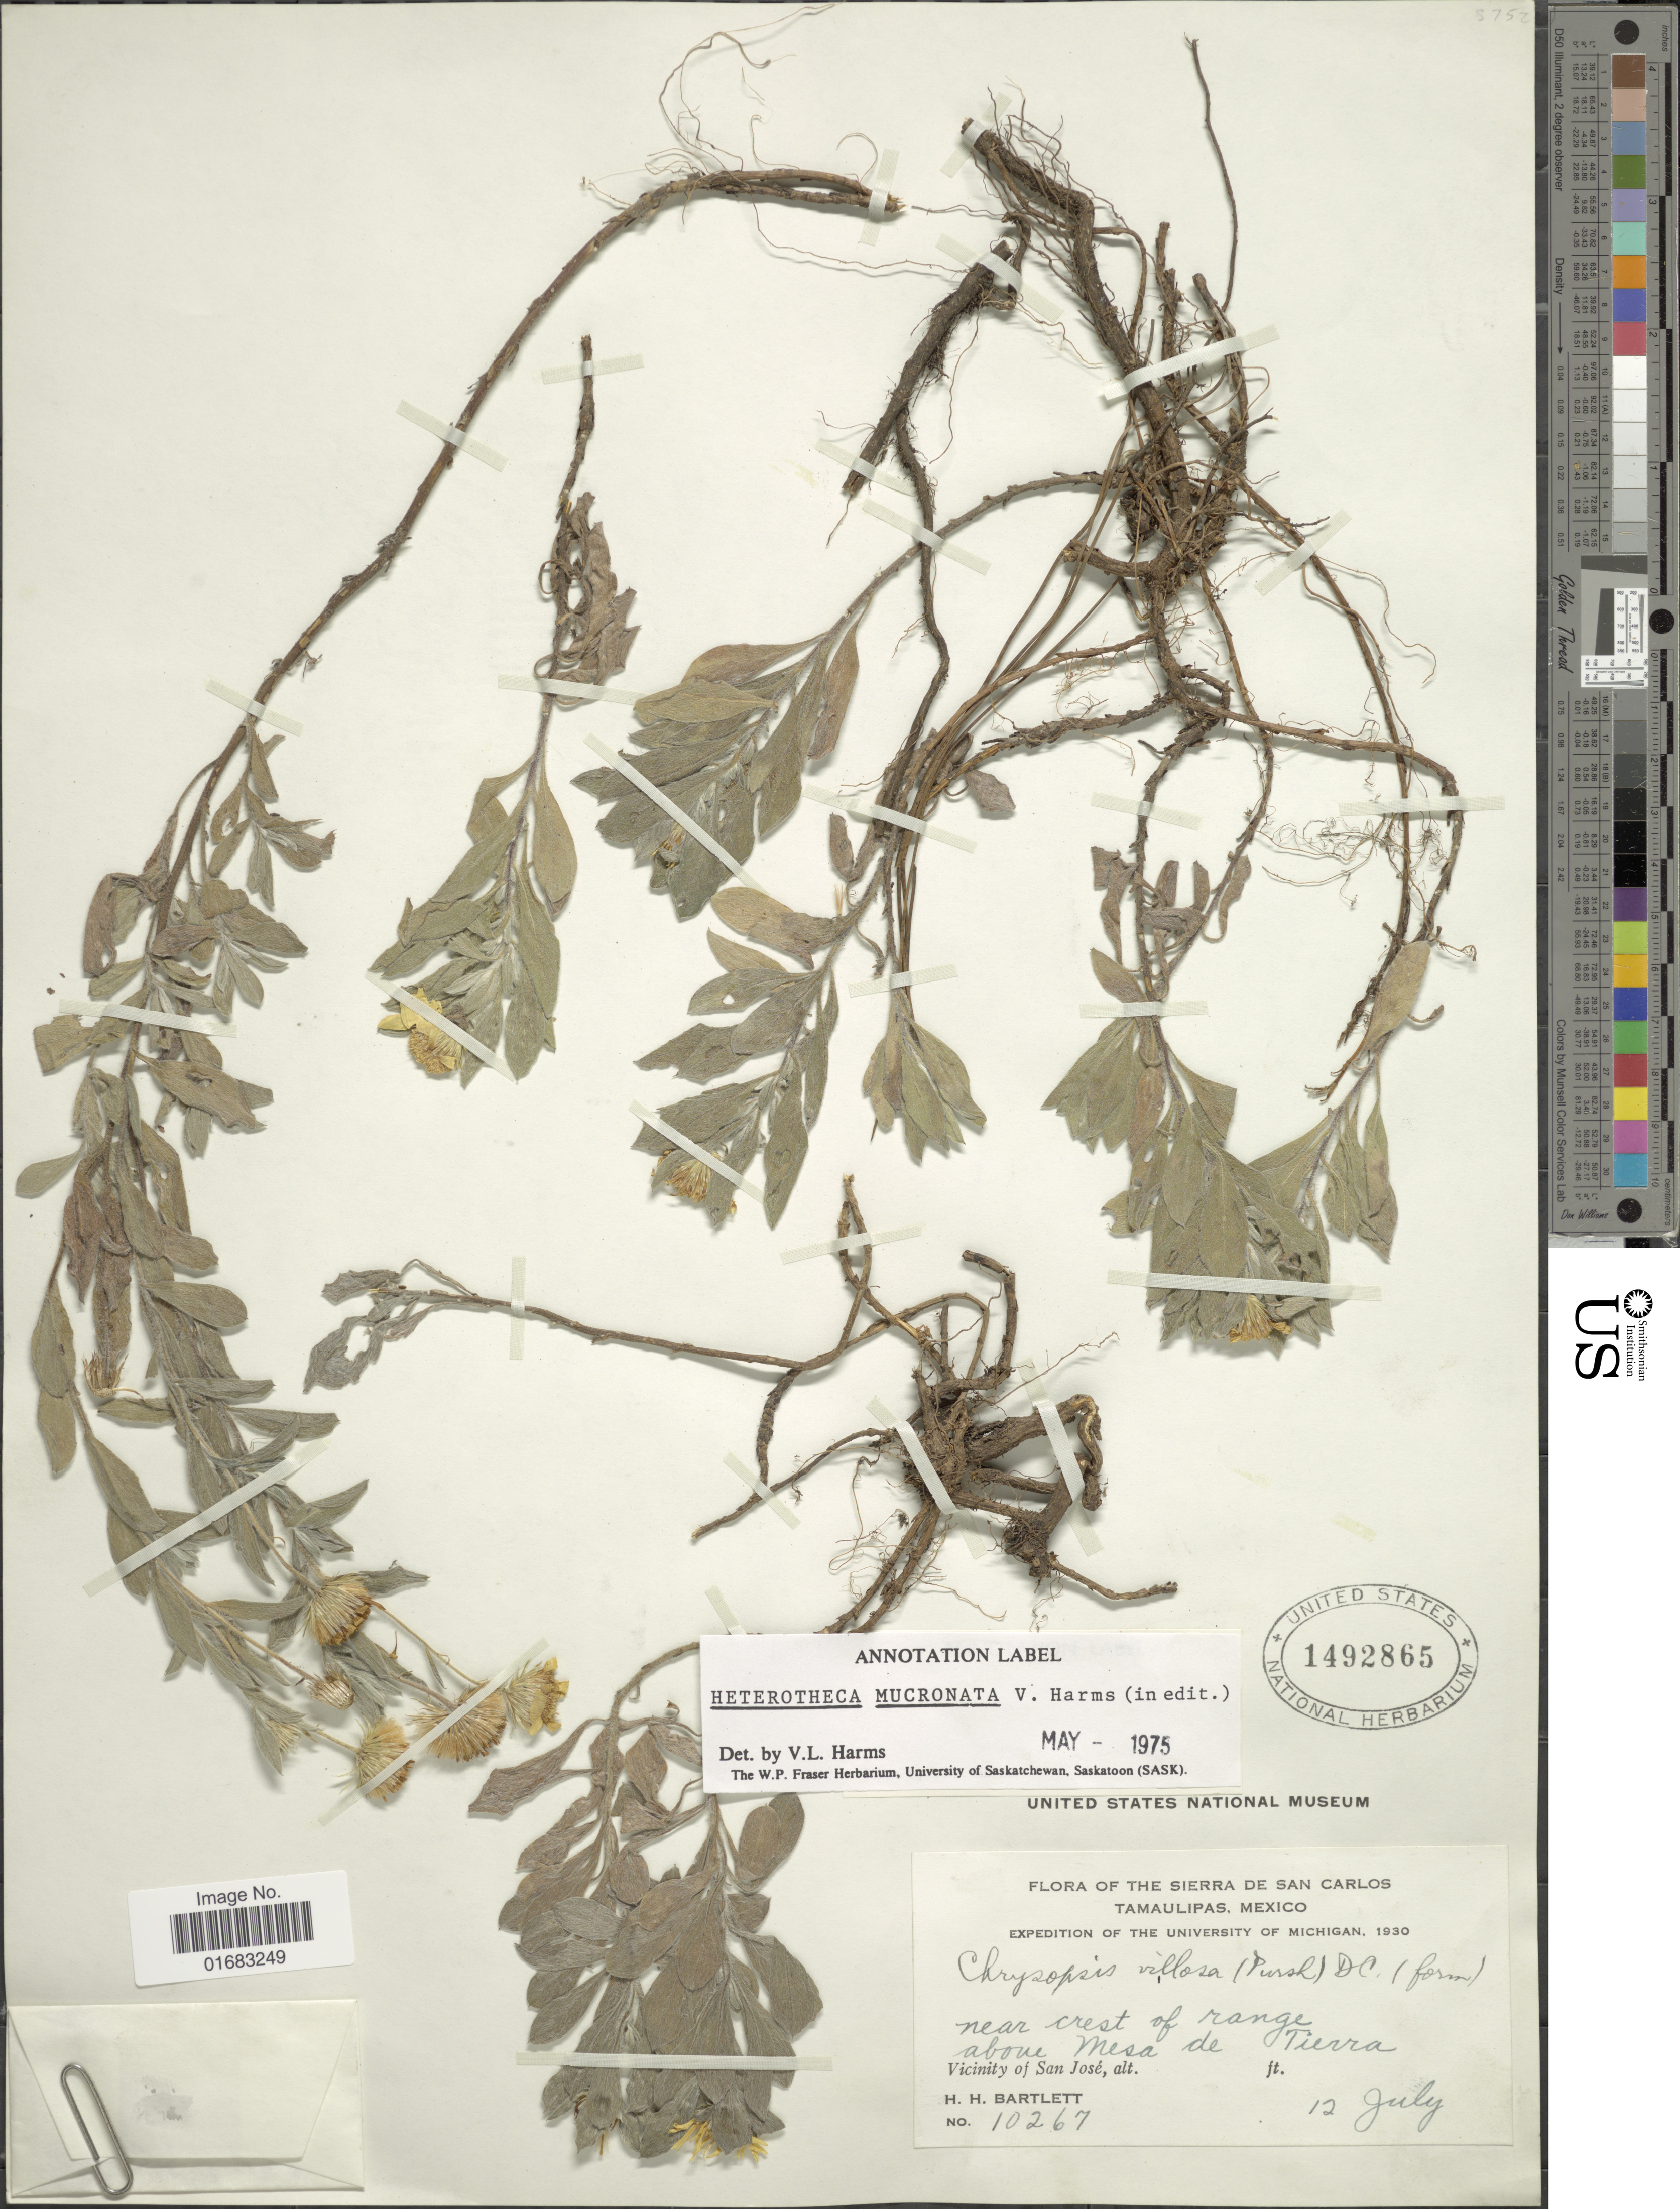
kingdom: Plantae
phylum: Tracheophyta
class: Magnoliopsida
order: Asterales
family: Asteraceae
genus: Heterotheca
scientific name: Heterotheca mucronata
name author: V.L. Harms ex B.L. Turner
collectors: H. H. Bartlett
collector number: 10267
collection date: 1930-07-12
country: Mexico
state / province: Tamaulipas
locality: Sierra de San Carlos. Tamaulipas, Mexico. Near crest of range above Mesa de Tierra. Vicinity of San Jose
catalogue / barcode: US 1492865